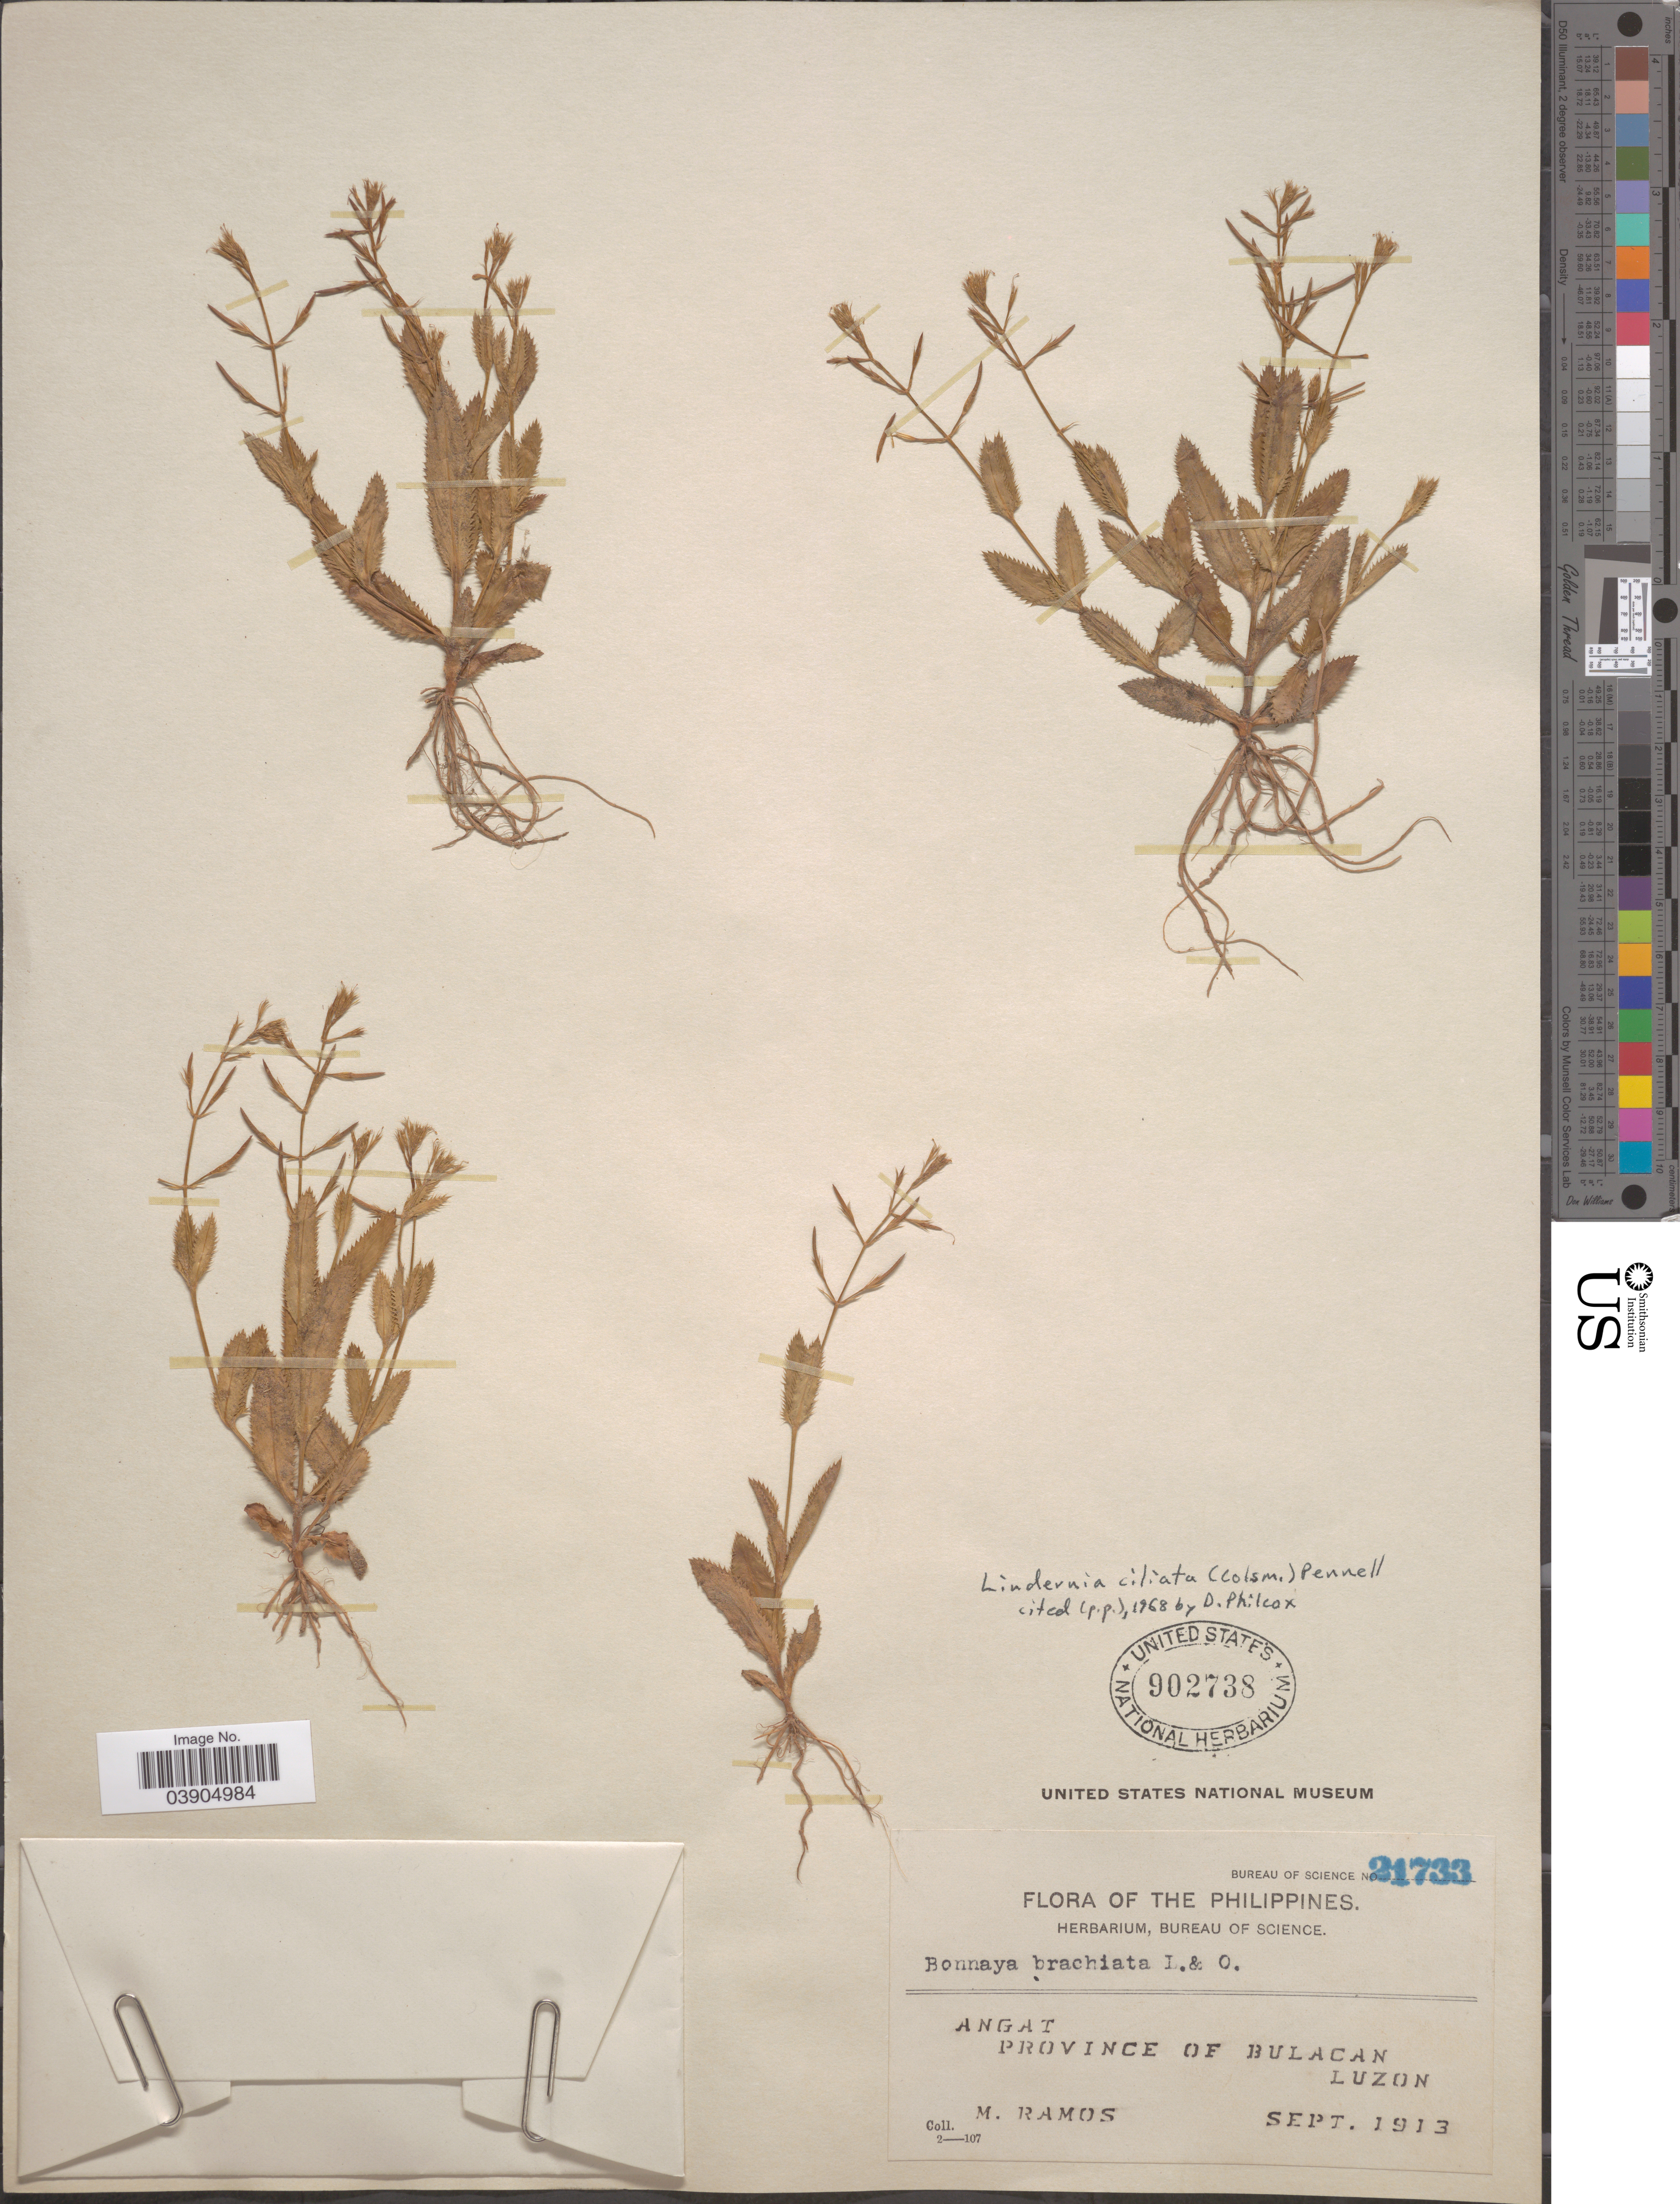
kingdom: Plantae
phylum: Tracheophyta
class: Magnoliopsida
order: Lamiales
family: Linderniaceae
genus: Lindernia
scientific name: Lindernia ciliata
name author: (Colsm.) Pennell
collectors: M. Ramos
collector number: Bureau of Science 21733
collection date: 1913-09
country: Philippines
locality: Angat, Province of Bulacan, Luzon.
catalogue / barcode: US 902738